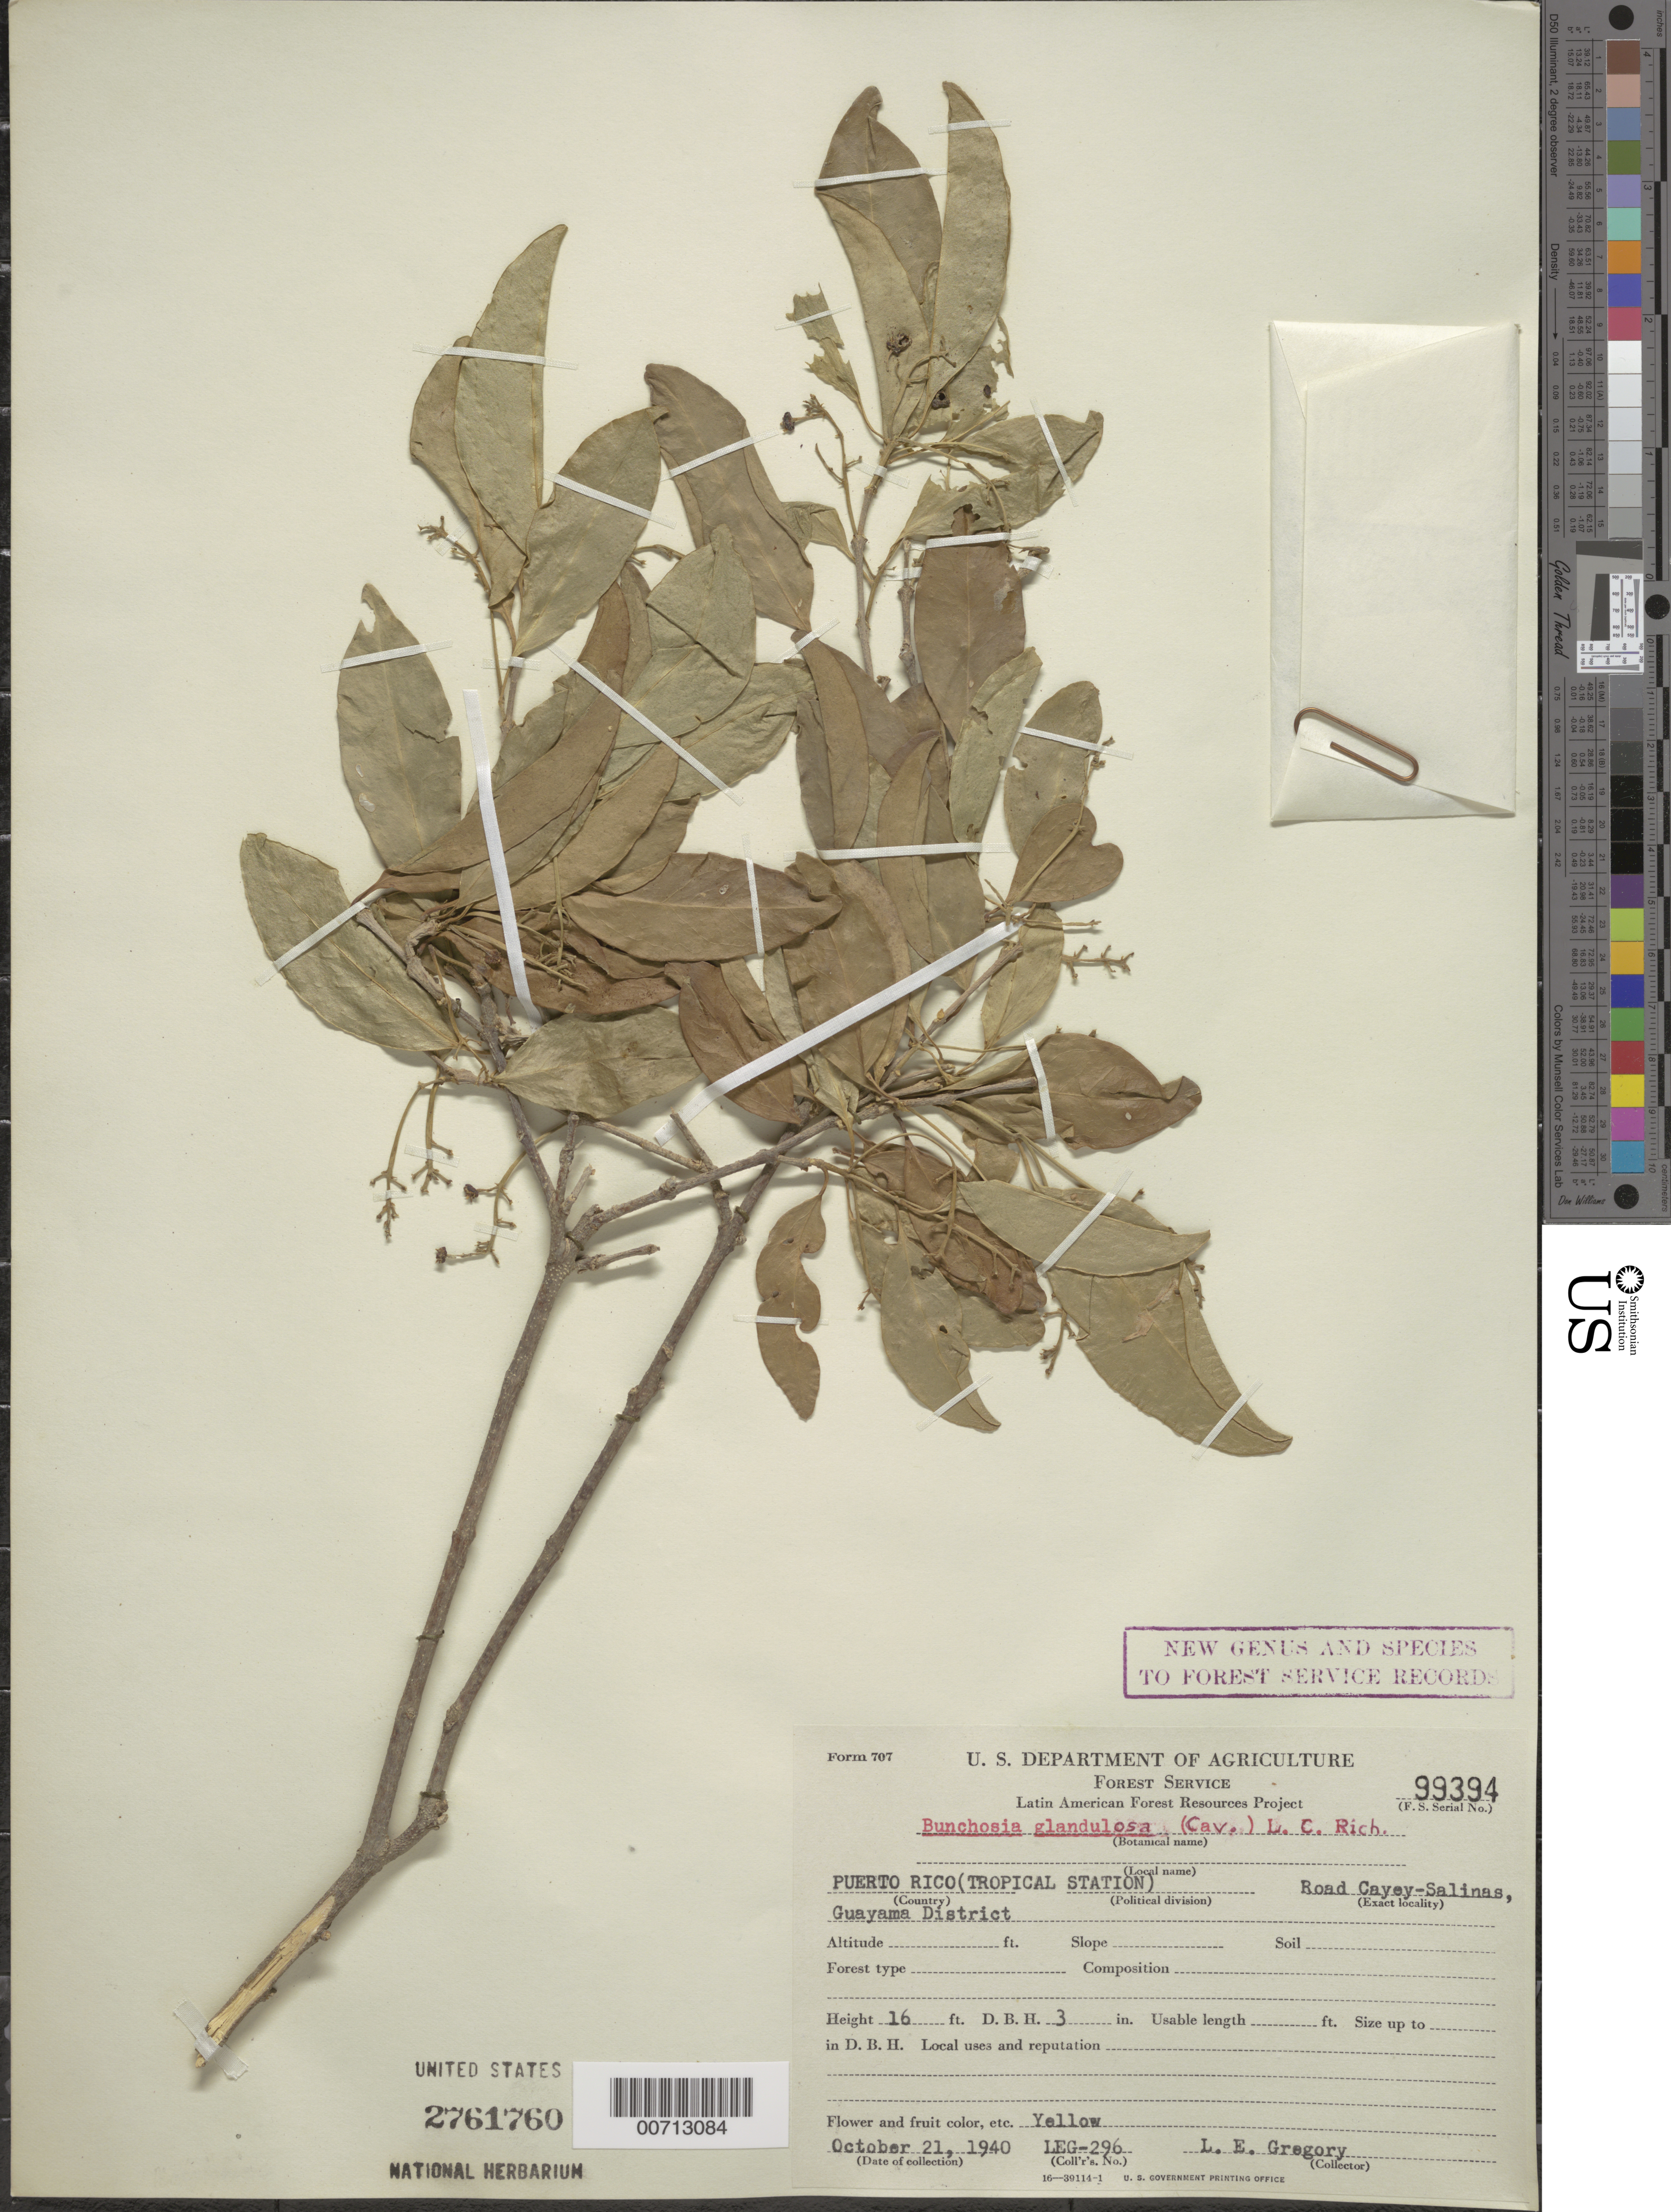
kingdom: Plantae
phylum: Tracheophyta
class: Magnoliopsida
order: Malpighiales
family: Malpighiaceae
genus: Bunchosia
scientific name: Bunchosia glandulosa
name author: (Cav.) Rich. ex Juss.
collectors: L. E. Gregory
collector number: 296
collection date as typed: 21 Oct 1940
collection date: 1940-10-21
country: Puerto Rico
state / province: Cayey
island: Greater Antilles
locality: Cayey-Salinas, Rd; Guayama Dis.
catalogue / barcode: US 2761760